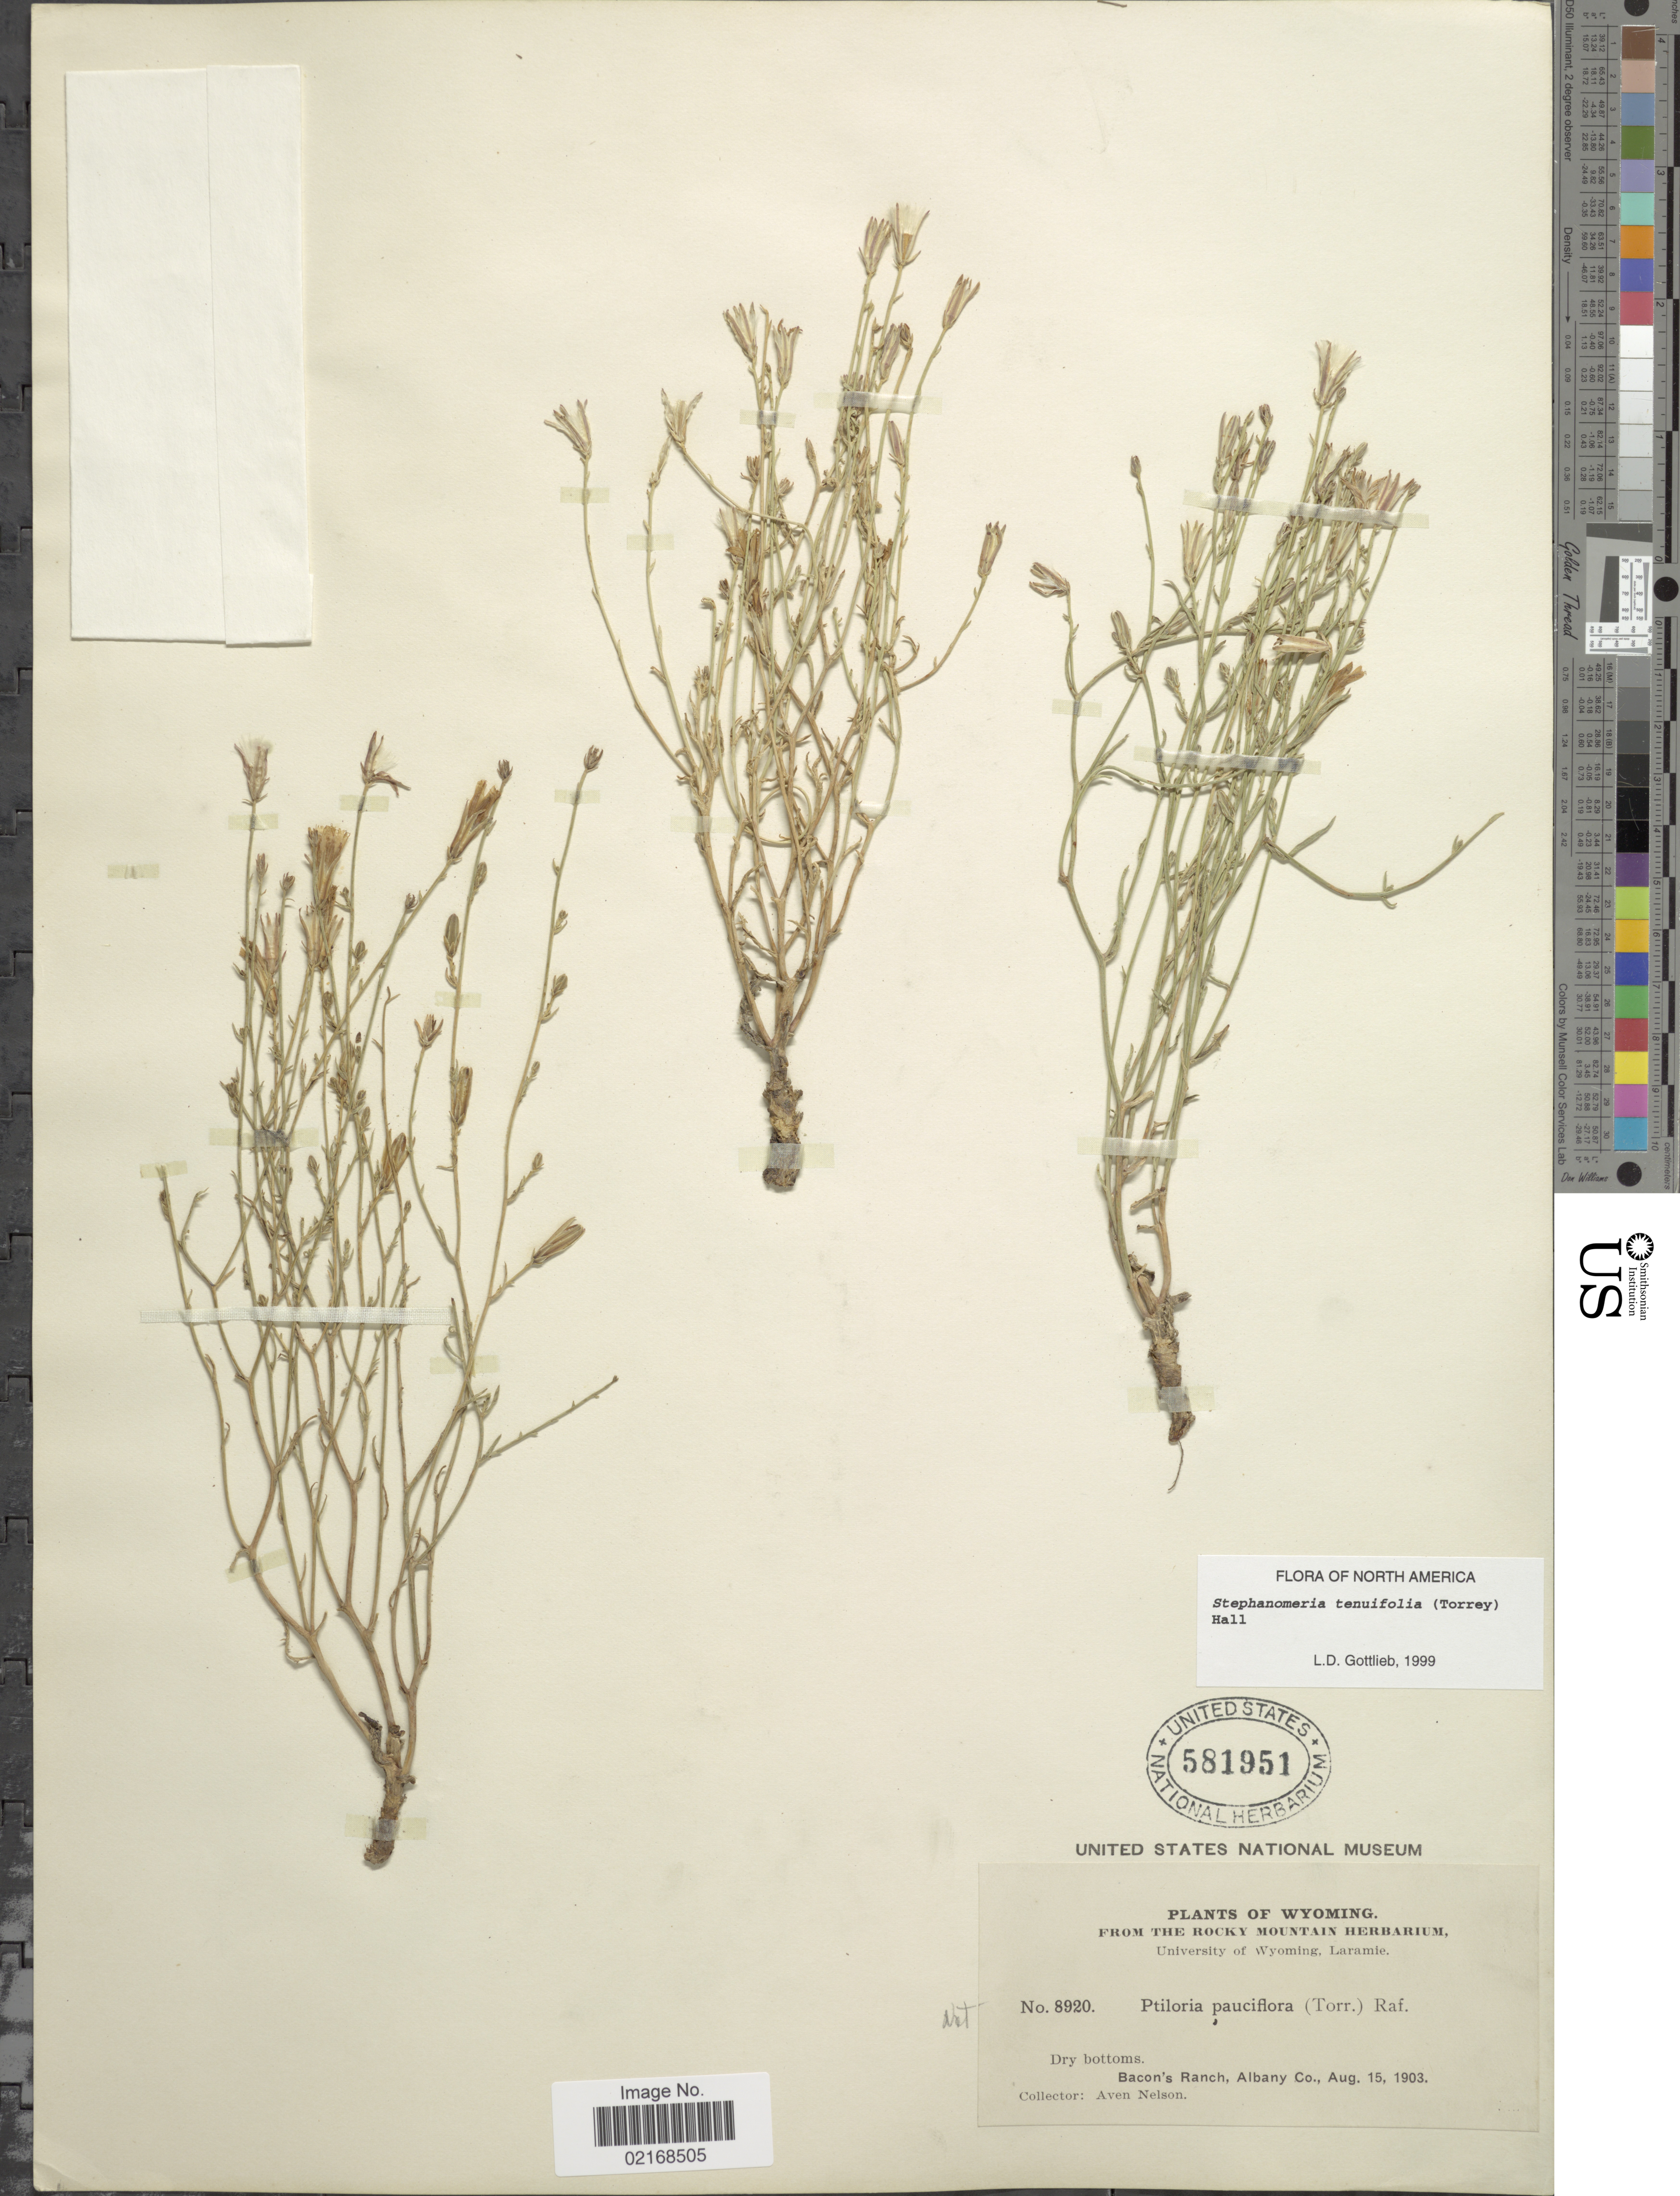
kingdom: Plantae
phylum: Tracheophyta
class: Magnoliopsida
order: Asterales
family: Asteraceae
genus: Stephanomeria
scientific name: Stephanomeria tenuifolia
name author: (Torr.) H.M. Hall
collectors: A. Nelson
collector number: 8920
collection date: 1903-08-15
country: United States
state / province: Wyoming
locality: Bacon's Ranch, Albany Co.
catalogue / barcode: US 5819151